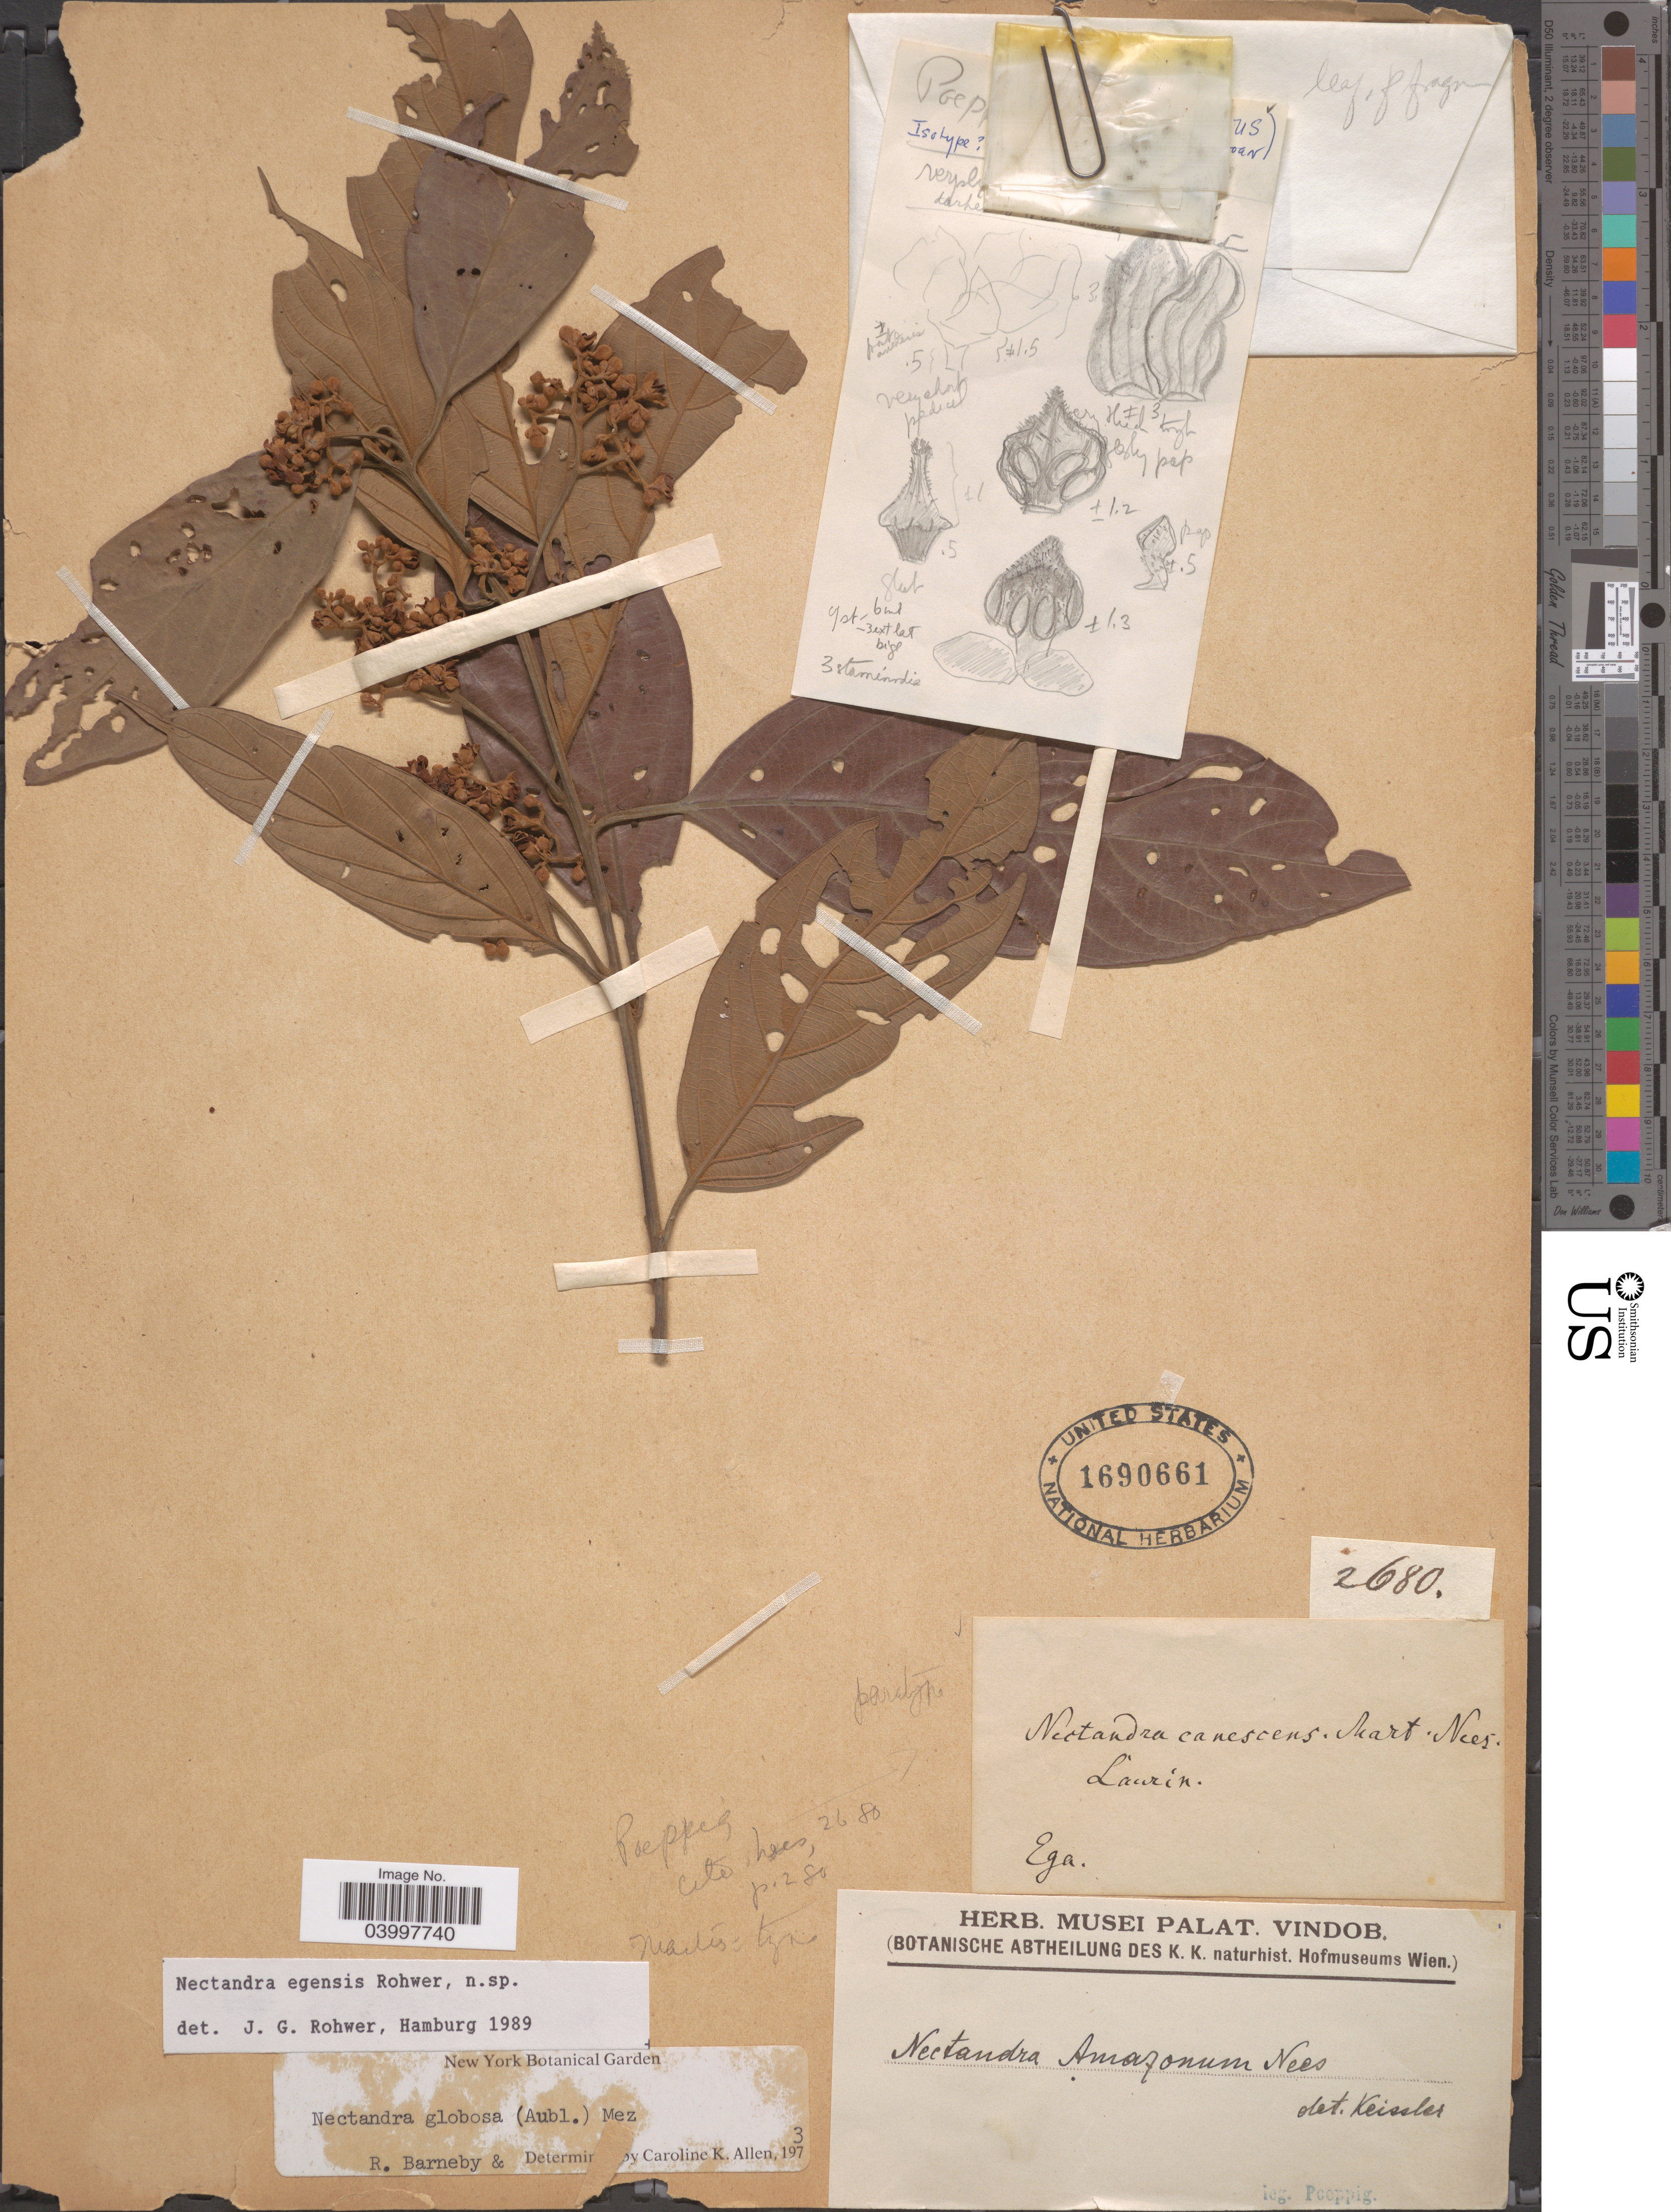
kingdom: Plantae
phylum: Tracheophyta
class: Magnoliopsida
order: Laurales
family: Lauraceae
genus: Nectandra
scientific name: Nectandra egensis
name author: Rohwer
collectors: Poeppig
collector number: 2680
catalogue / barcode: US 1690661